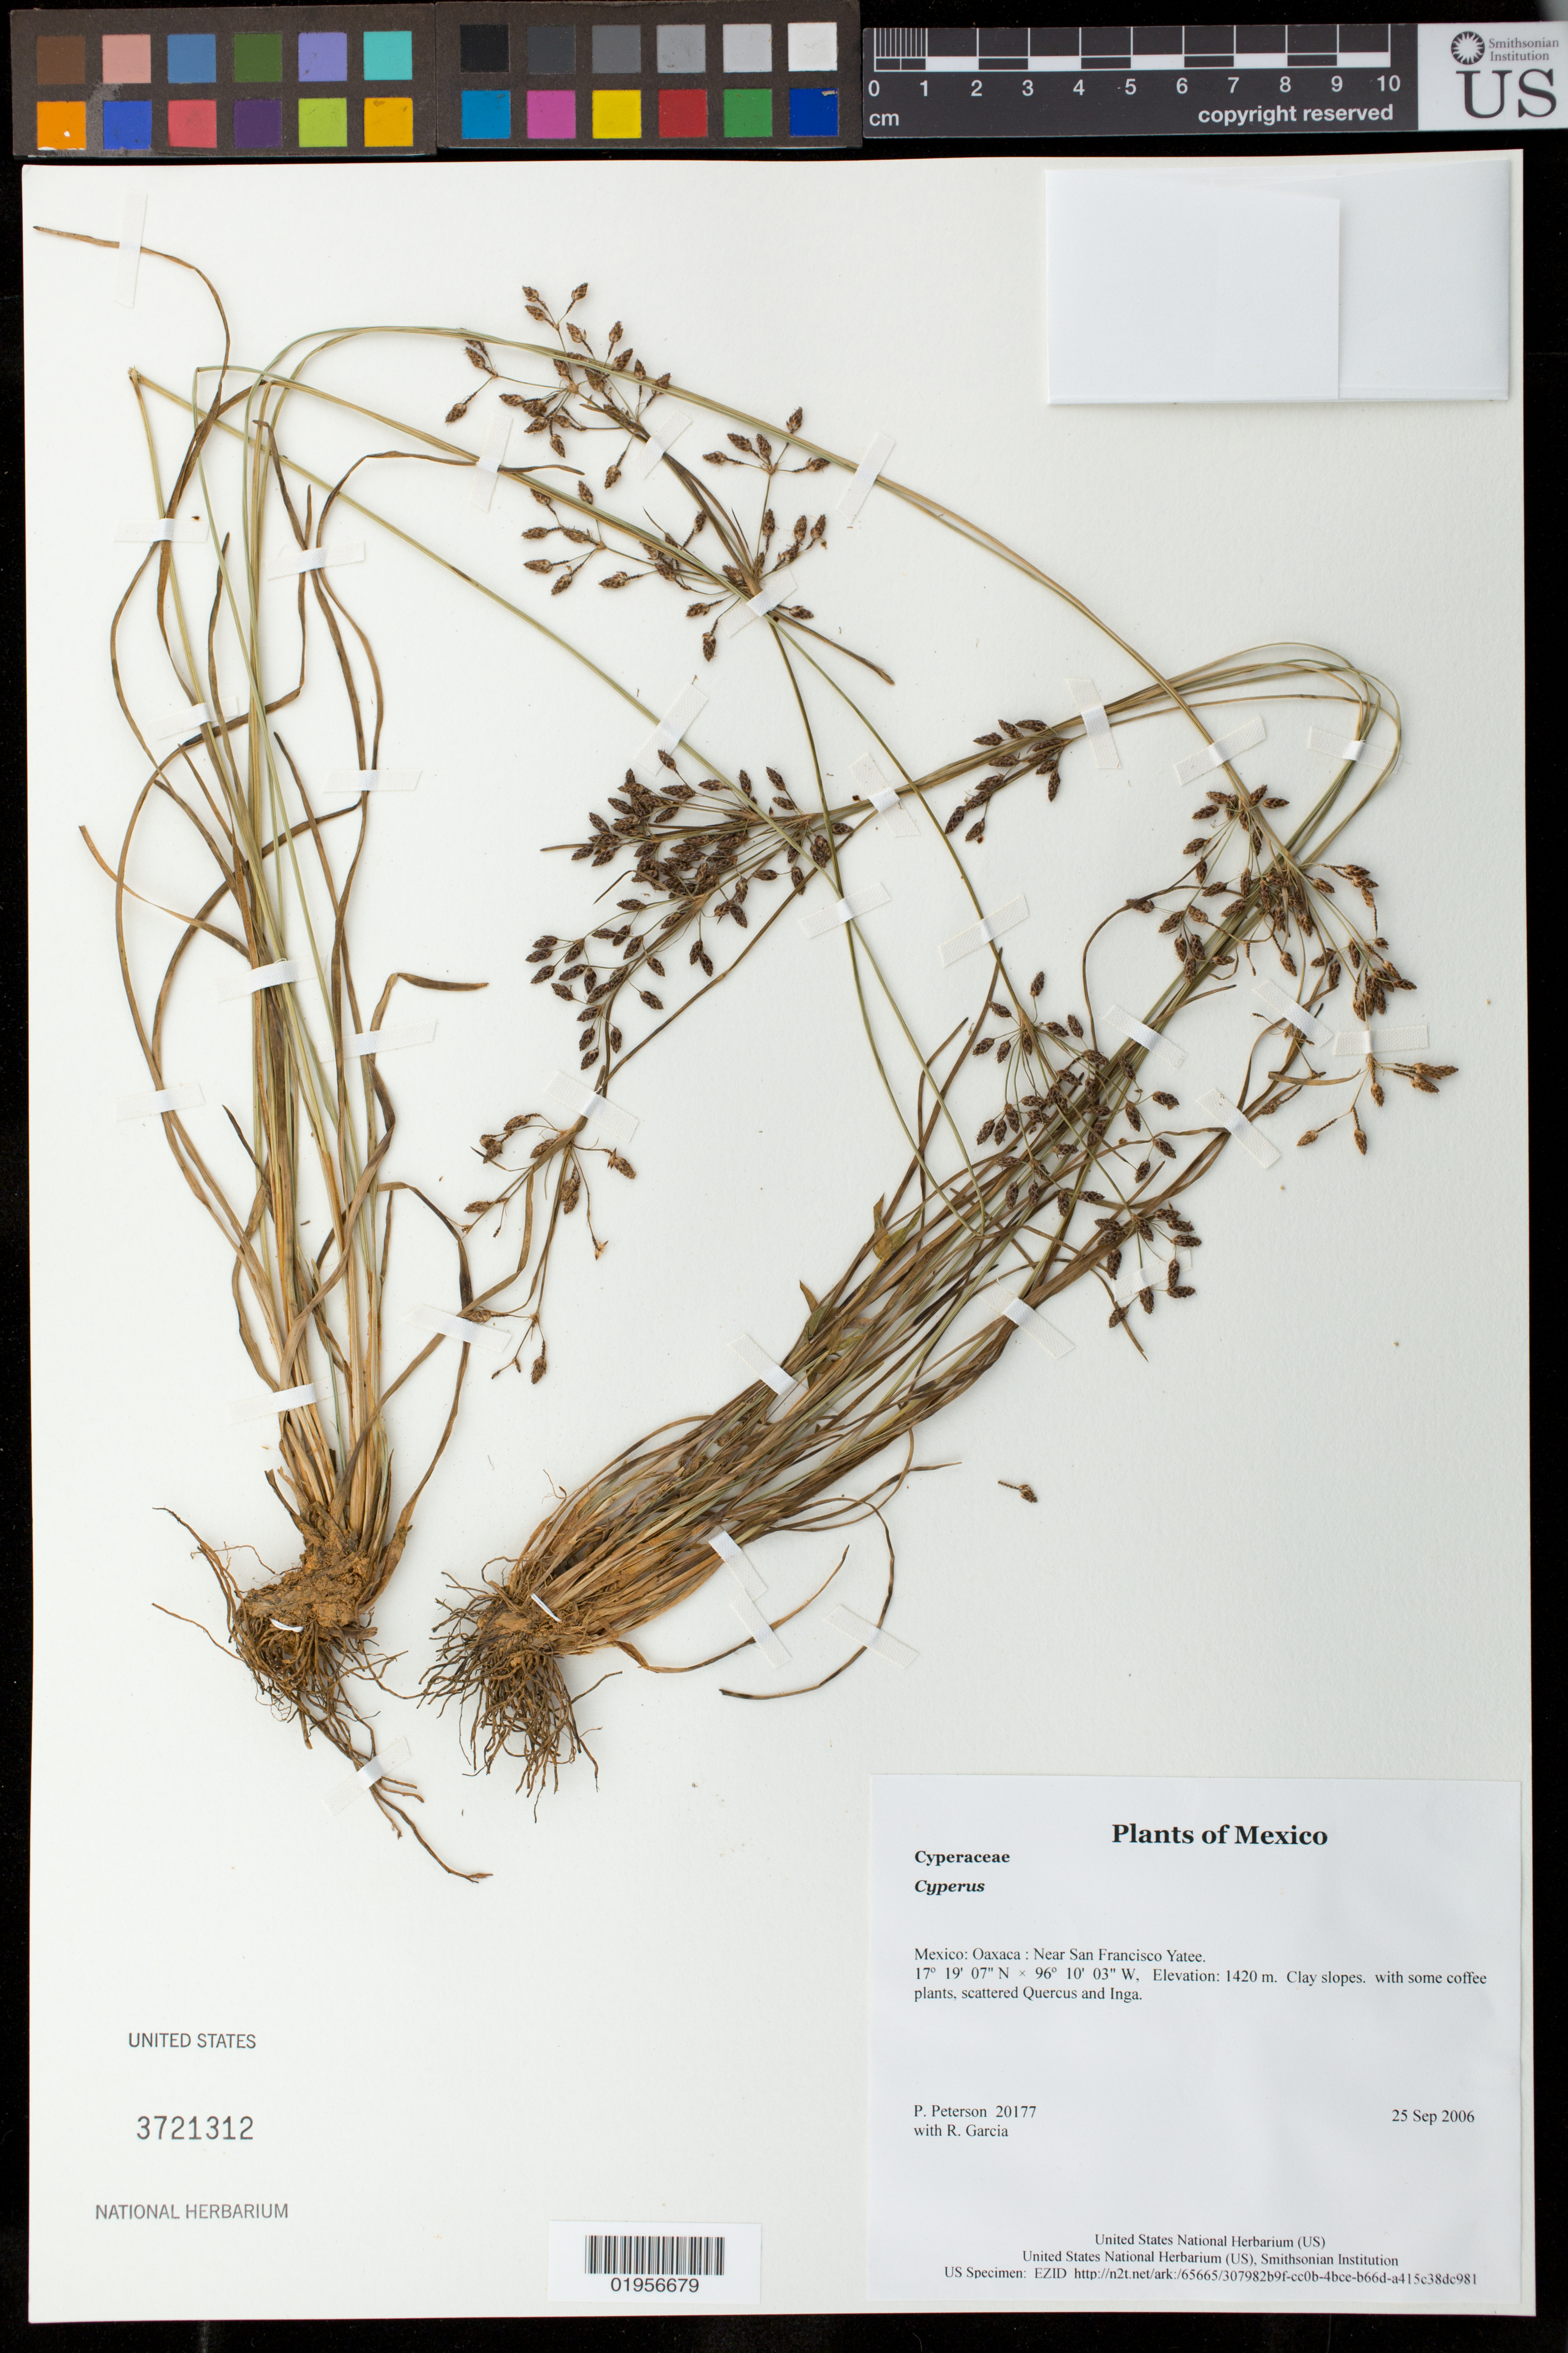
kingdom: Plantae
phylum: Tracheophyta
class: Liliopsida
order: Poales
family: Cyperaceae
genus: Fimbristylis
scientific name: Fimbristylis dichotoma subsp. dichotoma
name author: (L.) Vahl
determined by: Strong, Mark T., (BOT), Smithsonian Institution - National Museum of Natural History (UNITED STATES)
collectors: P. M. Peterson & R. Garcia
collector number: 20177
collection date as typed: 25 Sep 2006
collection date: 2006-09-25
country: Mexico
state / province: Oaxaca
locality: Near San Francisco Yatee.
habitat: Clay slopes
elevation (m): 1420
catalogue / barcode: US 3721312